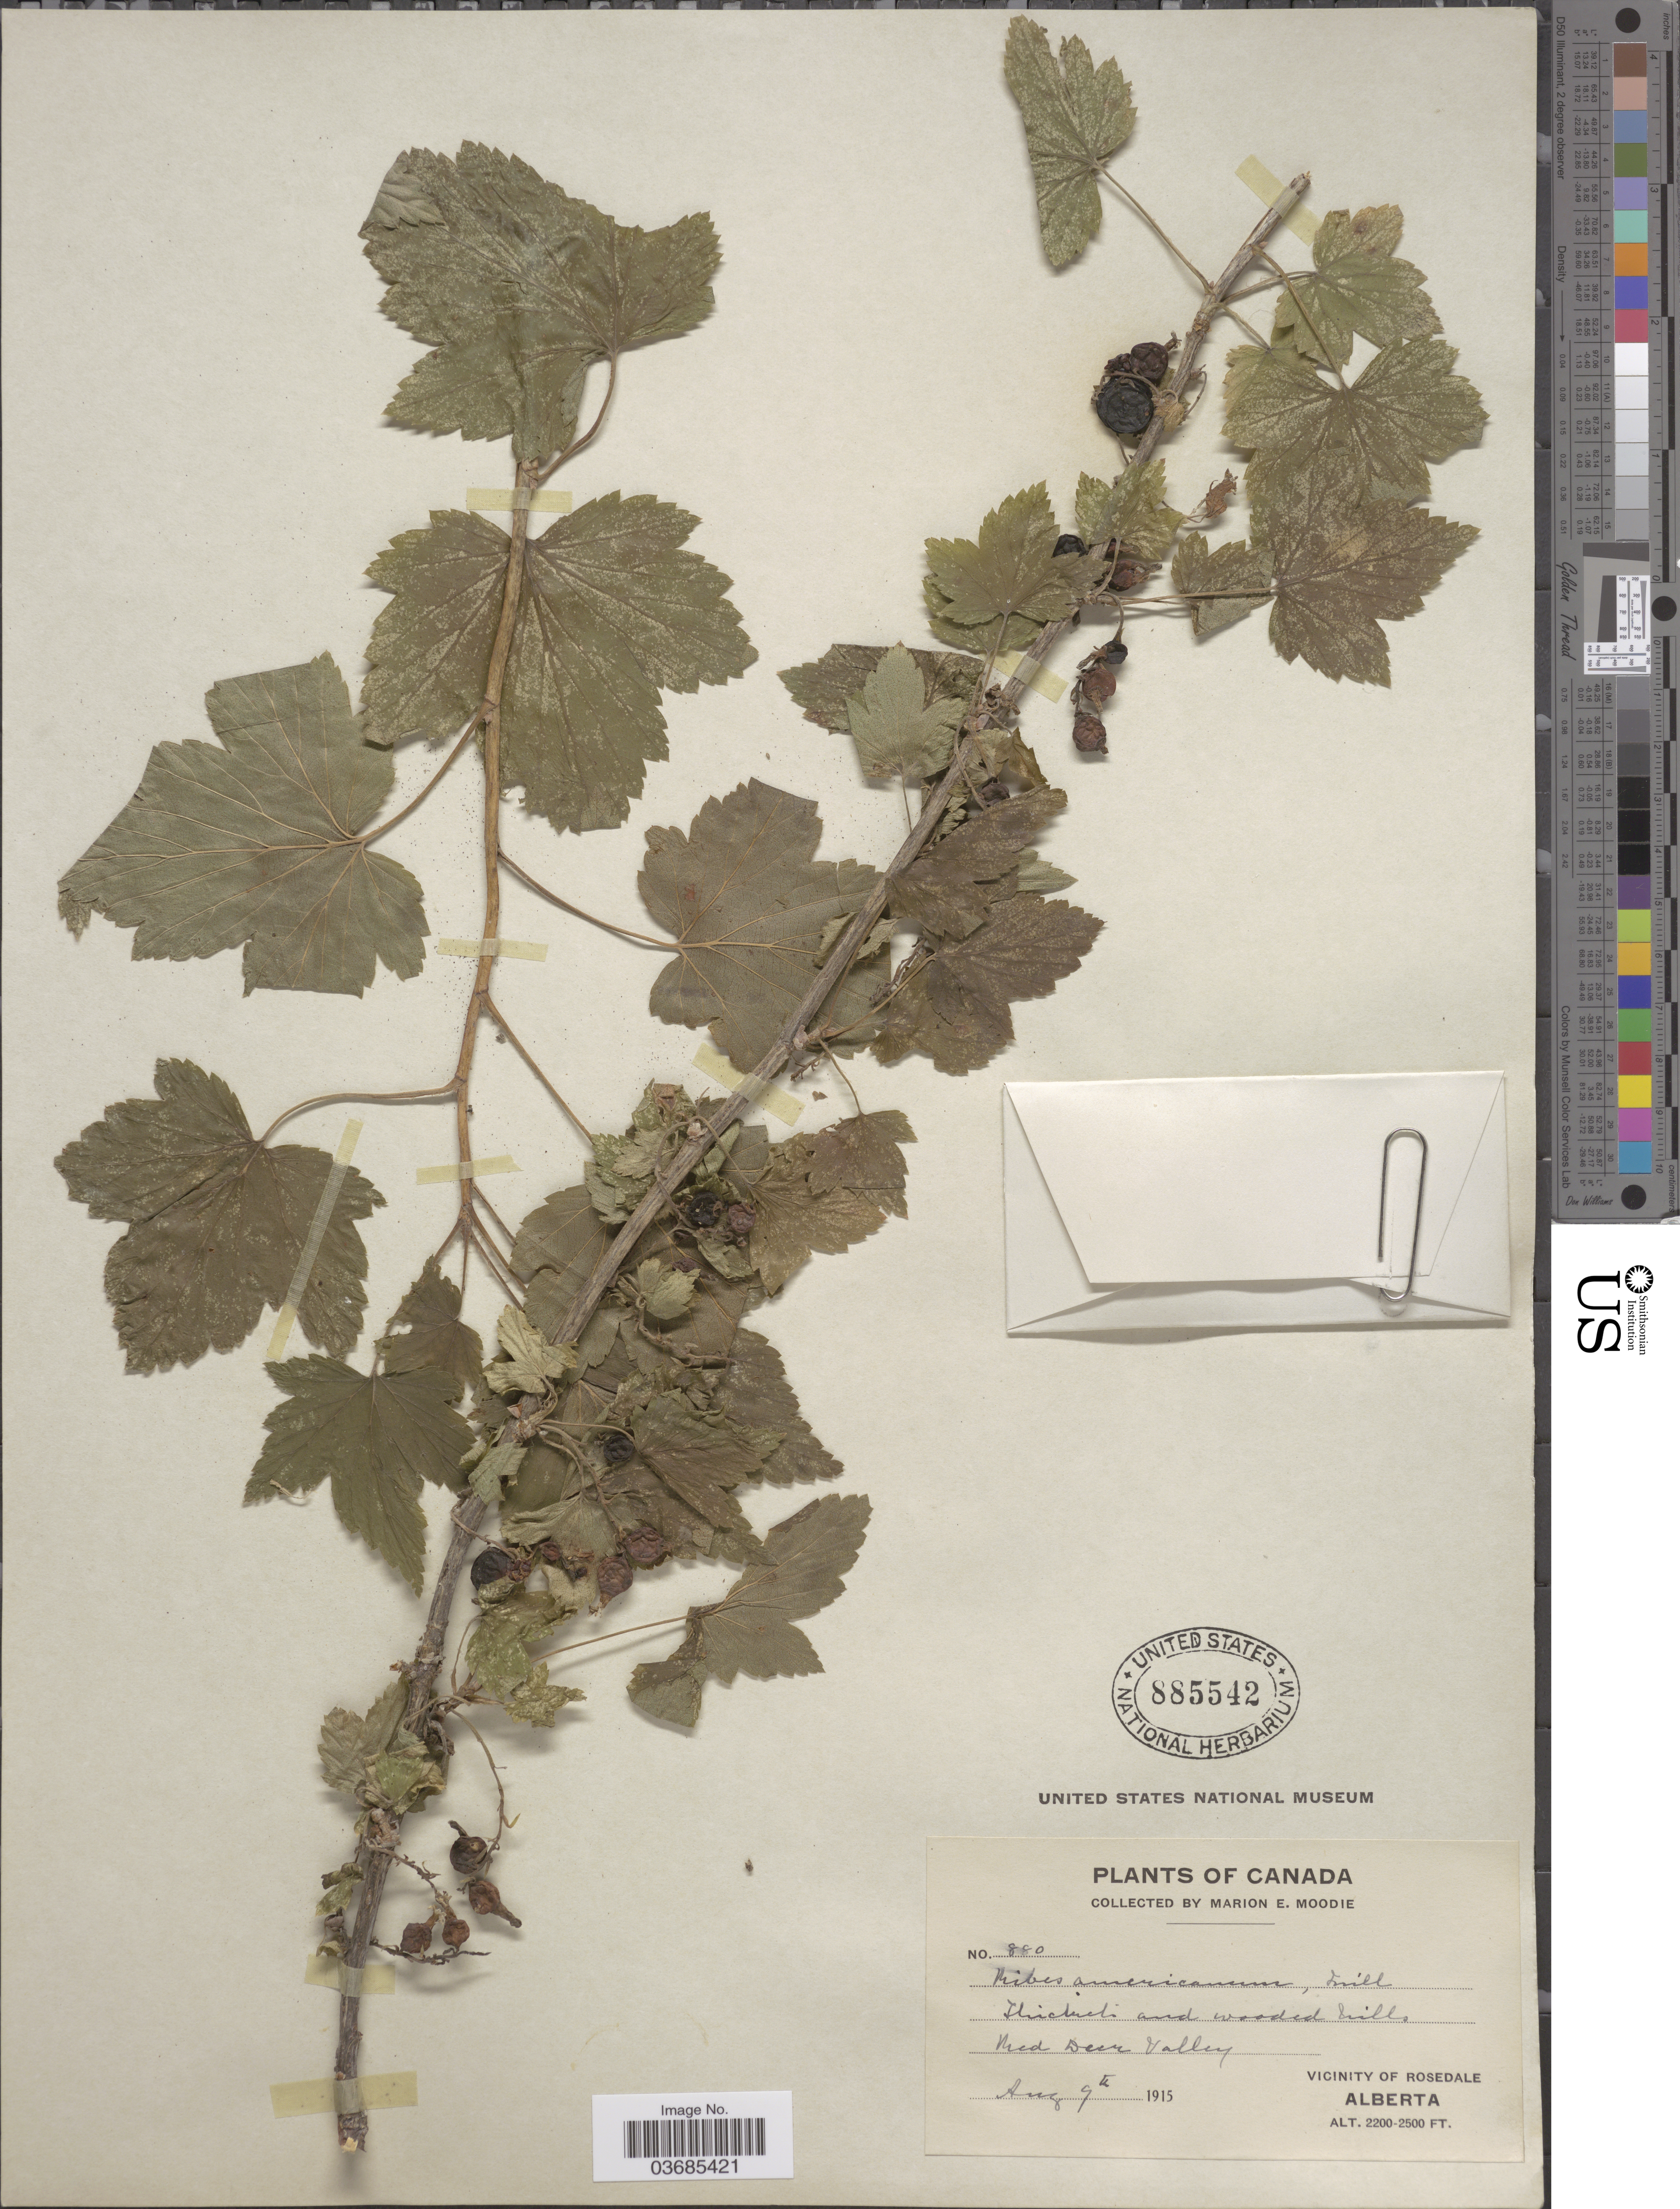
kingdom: Plantae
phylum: Tracheophyta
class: Magnoliopsida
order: Saxifragales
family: Grossulariaceae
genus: Ribes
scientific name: Ribes americanum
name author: Mill.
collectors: M. E. Moodie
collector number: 880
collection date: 1915-08-09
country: Canada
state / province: Alberta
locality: Thickets and wooded hills Red Deer Valley. Vicinity of Rosedale.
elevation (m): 671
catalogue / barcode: US 885542